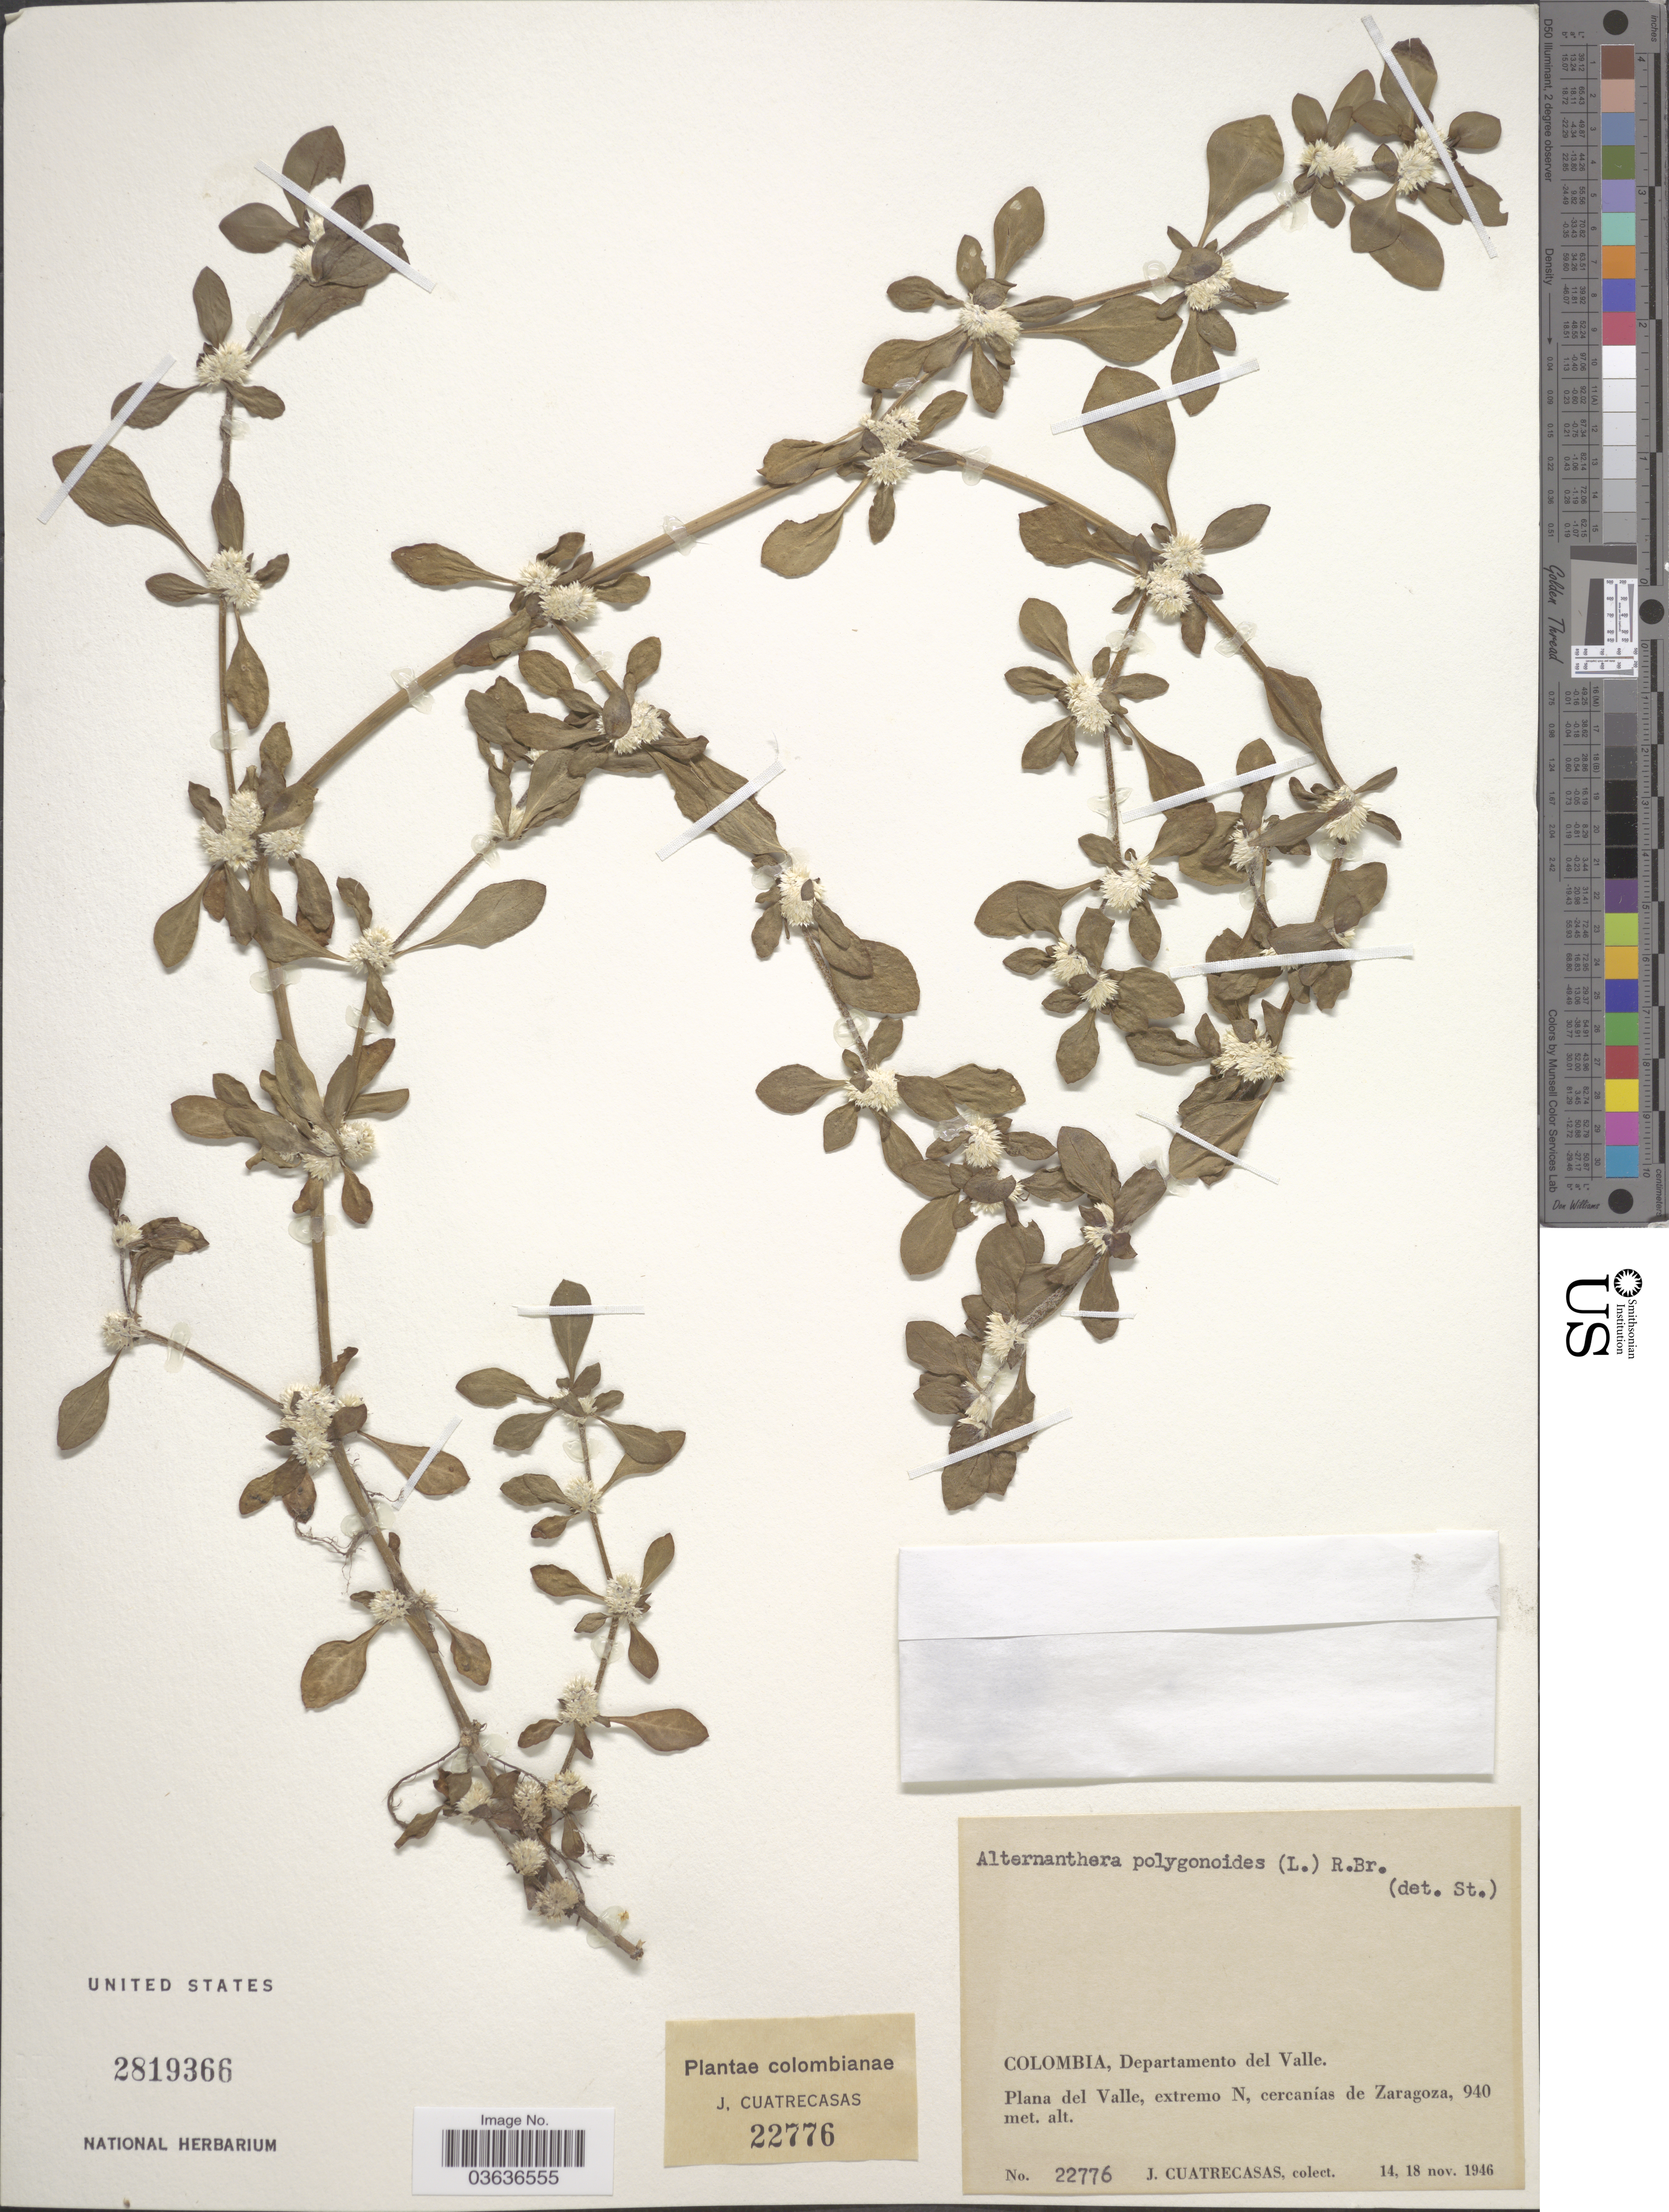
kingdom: Plantae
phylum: Tracheophyta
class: Magnoliopsida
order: Caryophyllales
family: Amaranthaceae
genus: Alternanthera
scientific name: Alternanthera paronychioides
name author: A. St.-Hil.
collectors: J. Cuatrecasas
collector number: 22776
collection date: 1946-11-14/1946-11-18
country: Colombia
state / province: Valle del Cauca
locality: Departamento del Valle. Plana del Valle, extremo N, cercanías de Zaragoza.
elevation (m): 940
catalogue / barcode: US 2819366